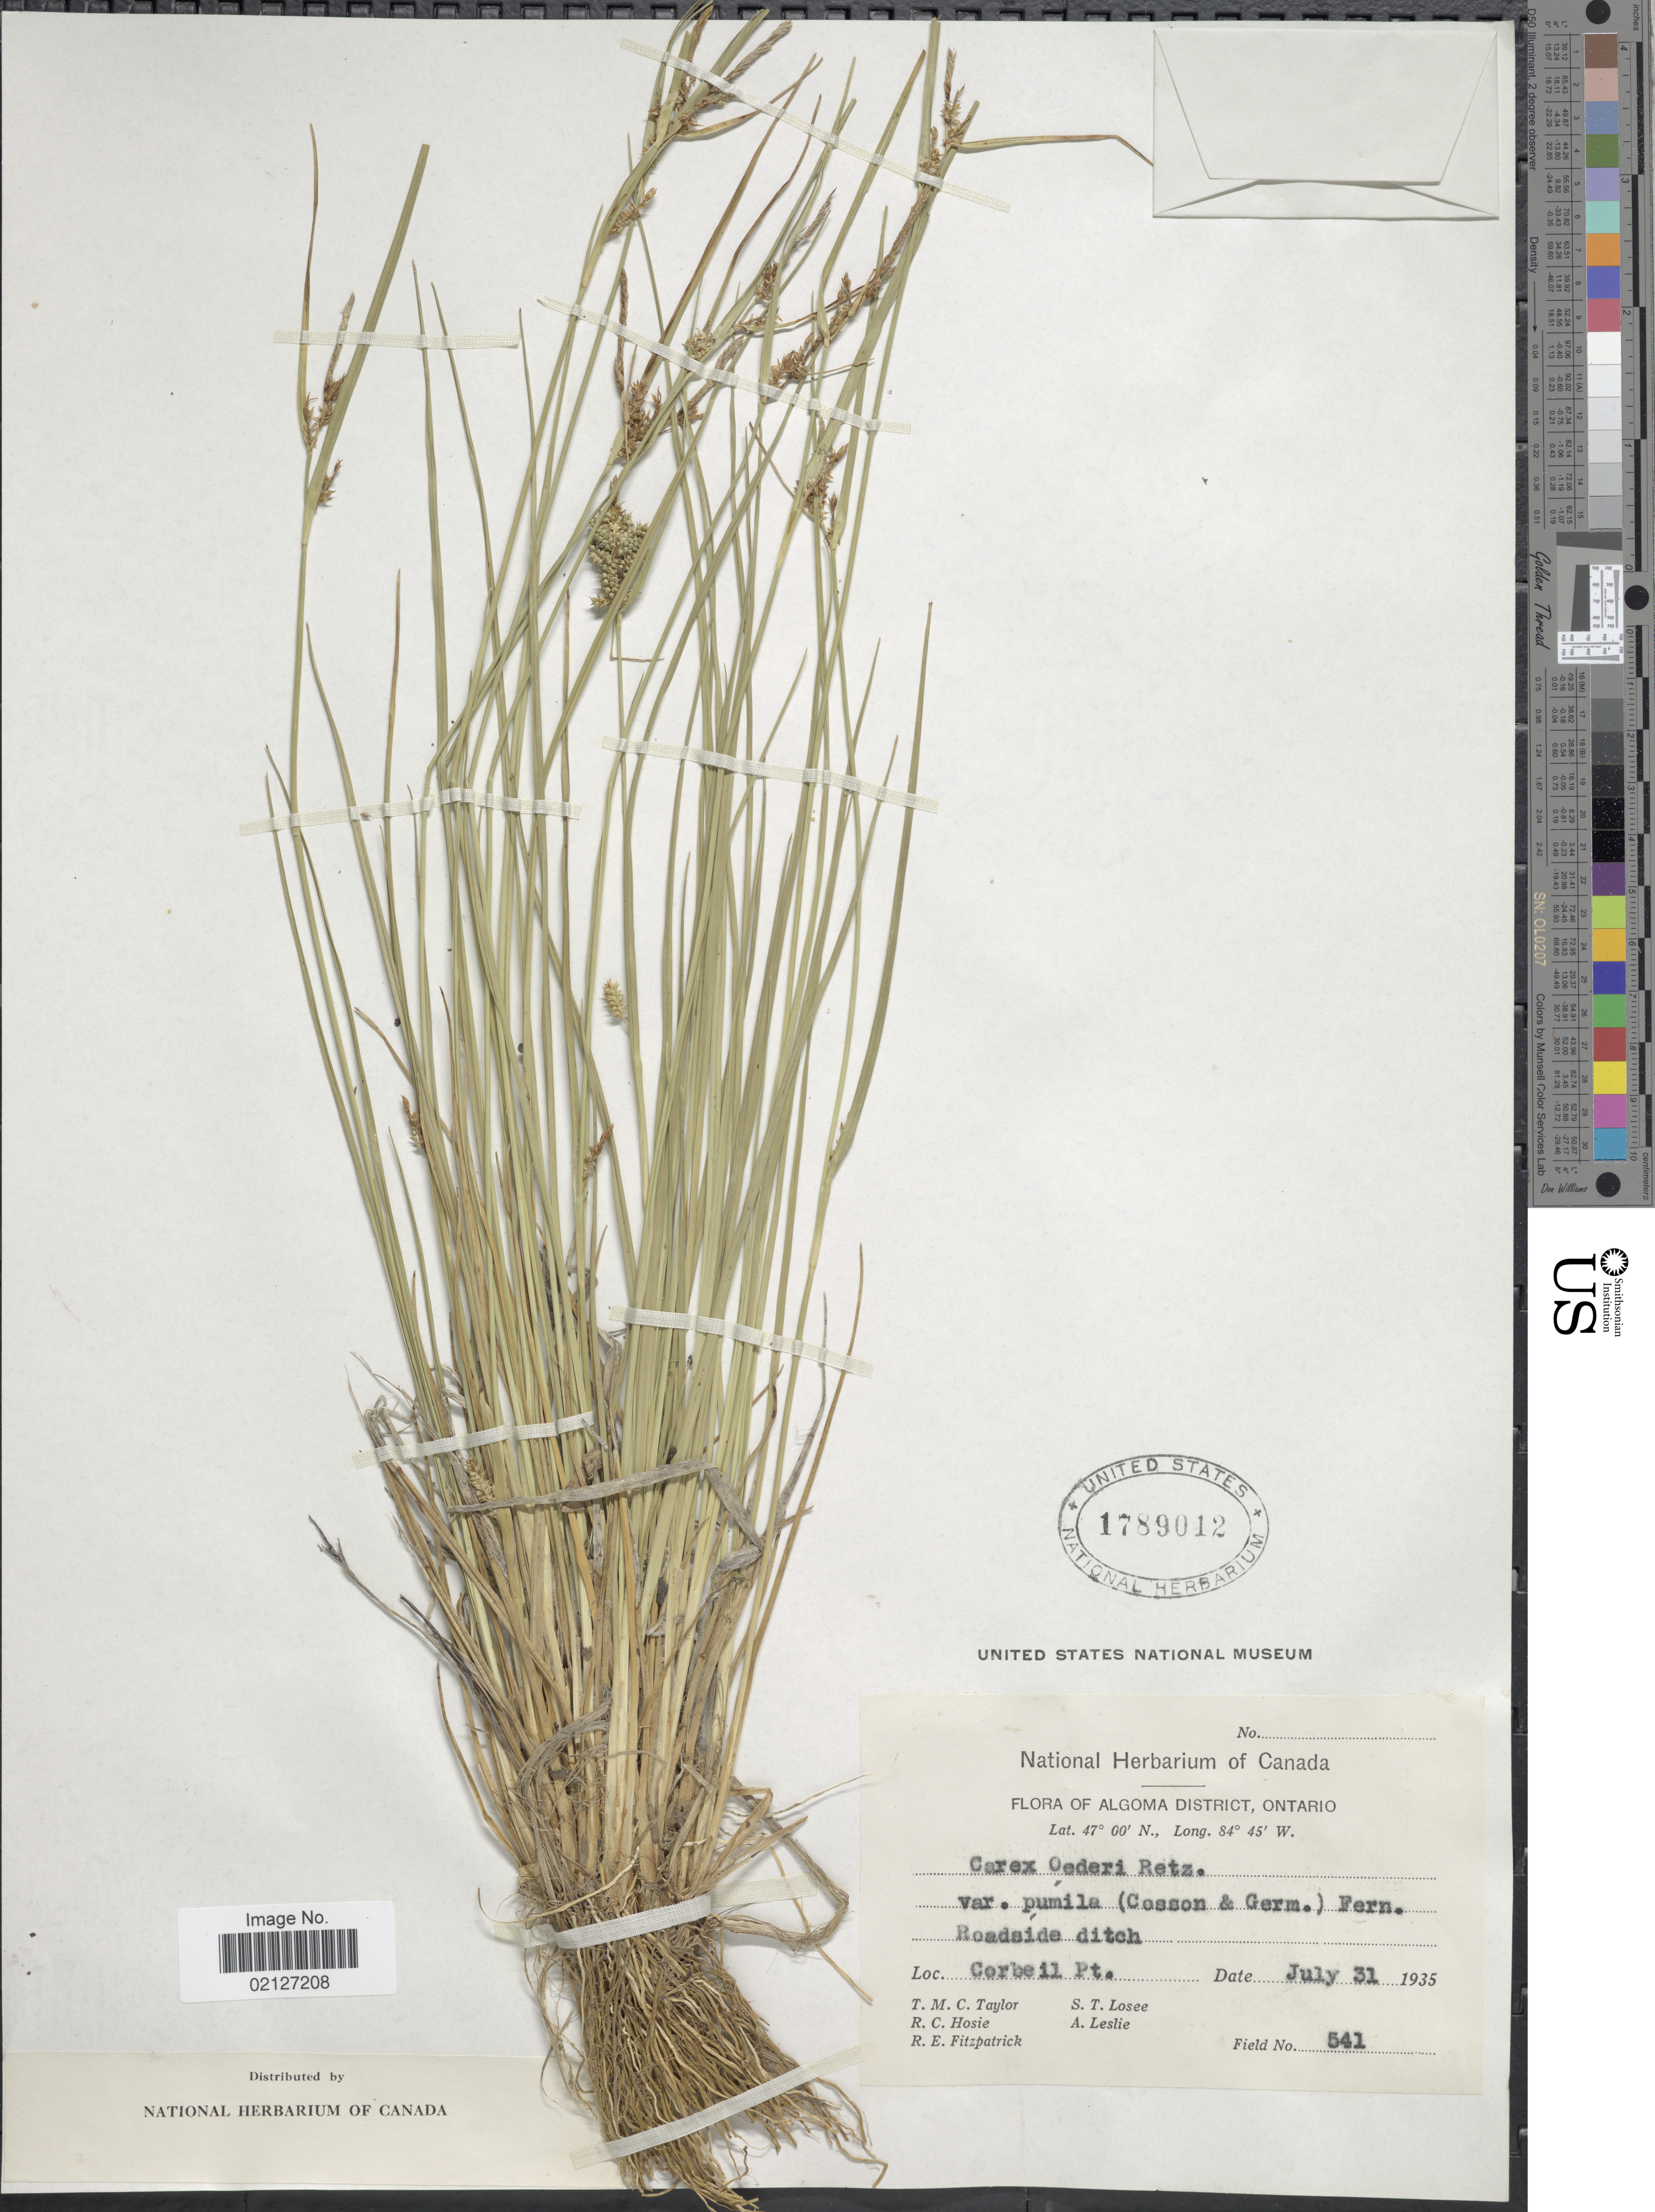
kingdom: Plantae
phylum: Tracheophyta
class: Liliopsida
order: Poales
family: Cyperaceae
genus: Carex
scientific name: Carex oederi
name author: Retz.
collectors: T. M. C. Taylor, R. Hosie, R. Fitzpatrick, S. Losee & A. Leslie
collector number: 541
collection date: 1935-07-31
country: Canada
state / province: Ontario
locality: Algoma District, roadside ditch, Corbeil Pt.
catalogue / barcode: US 1789012